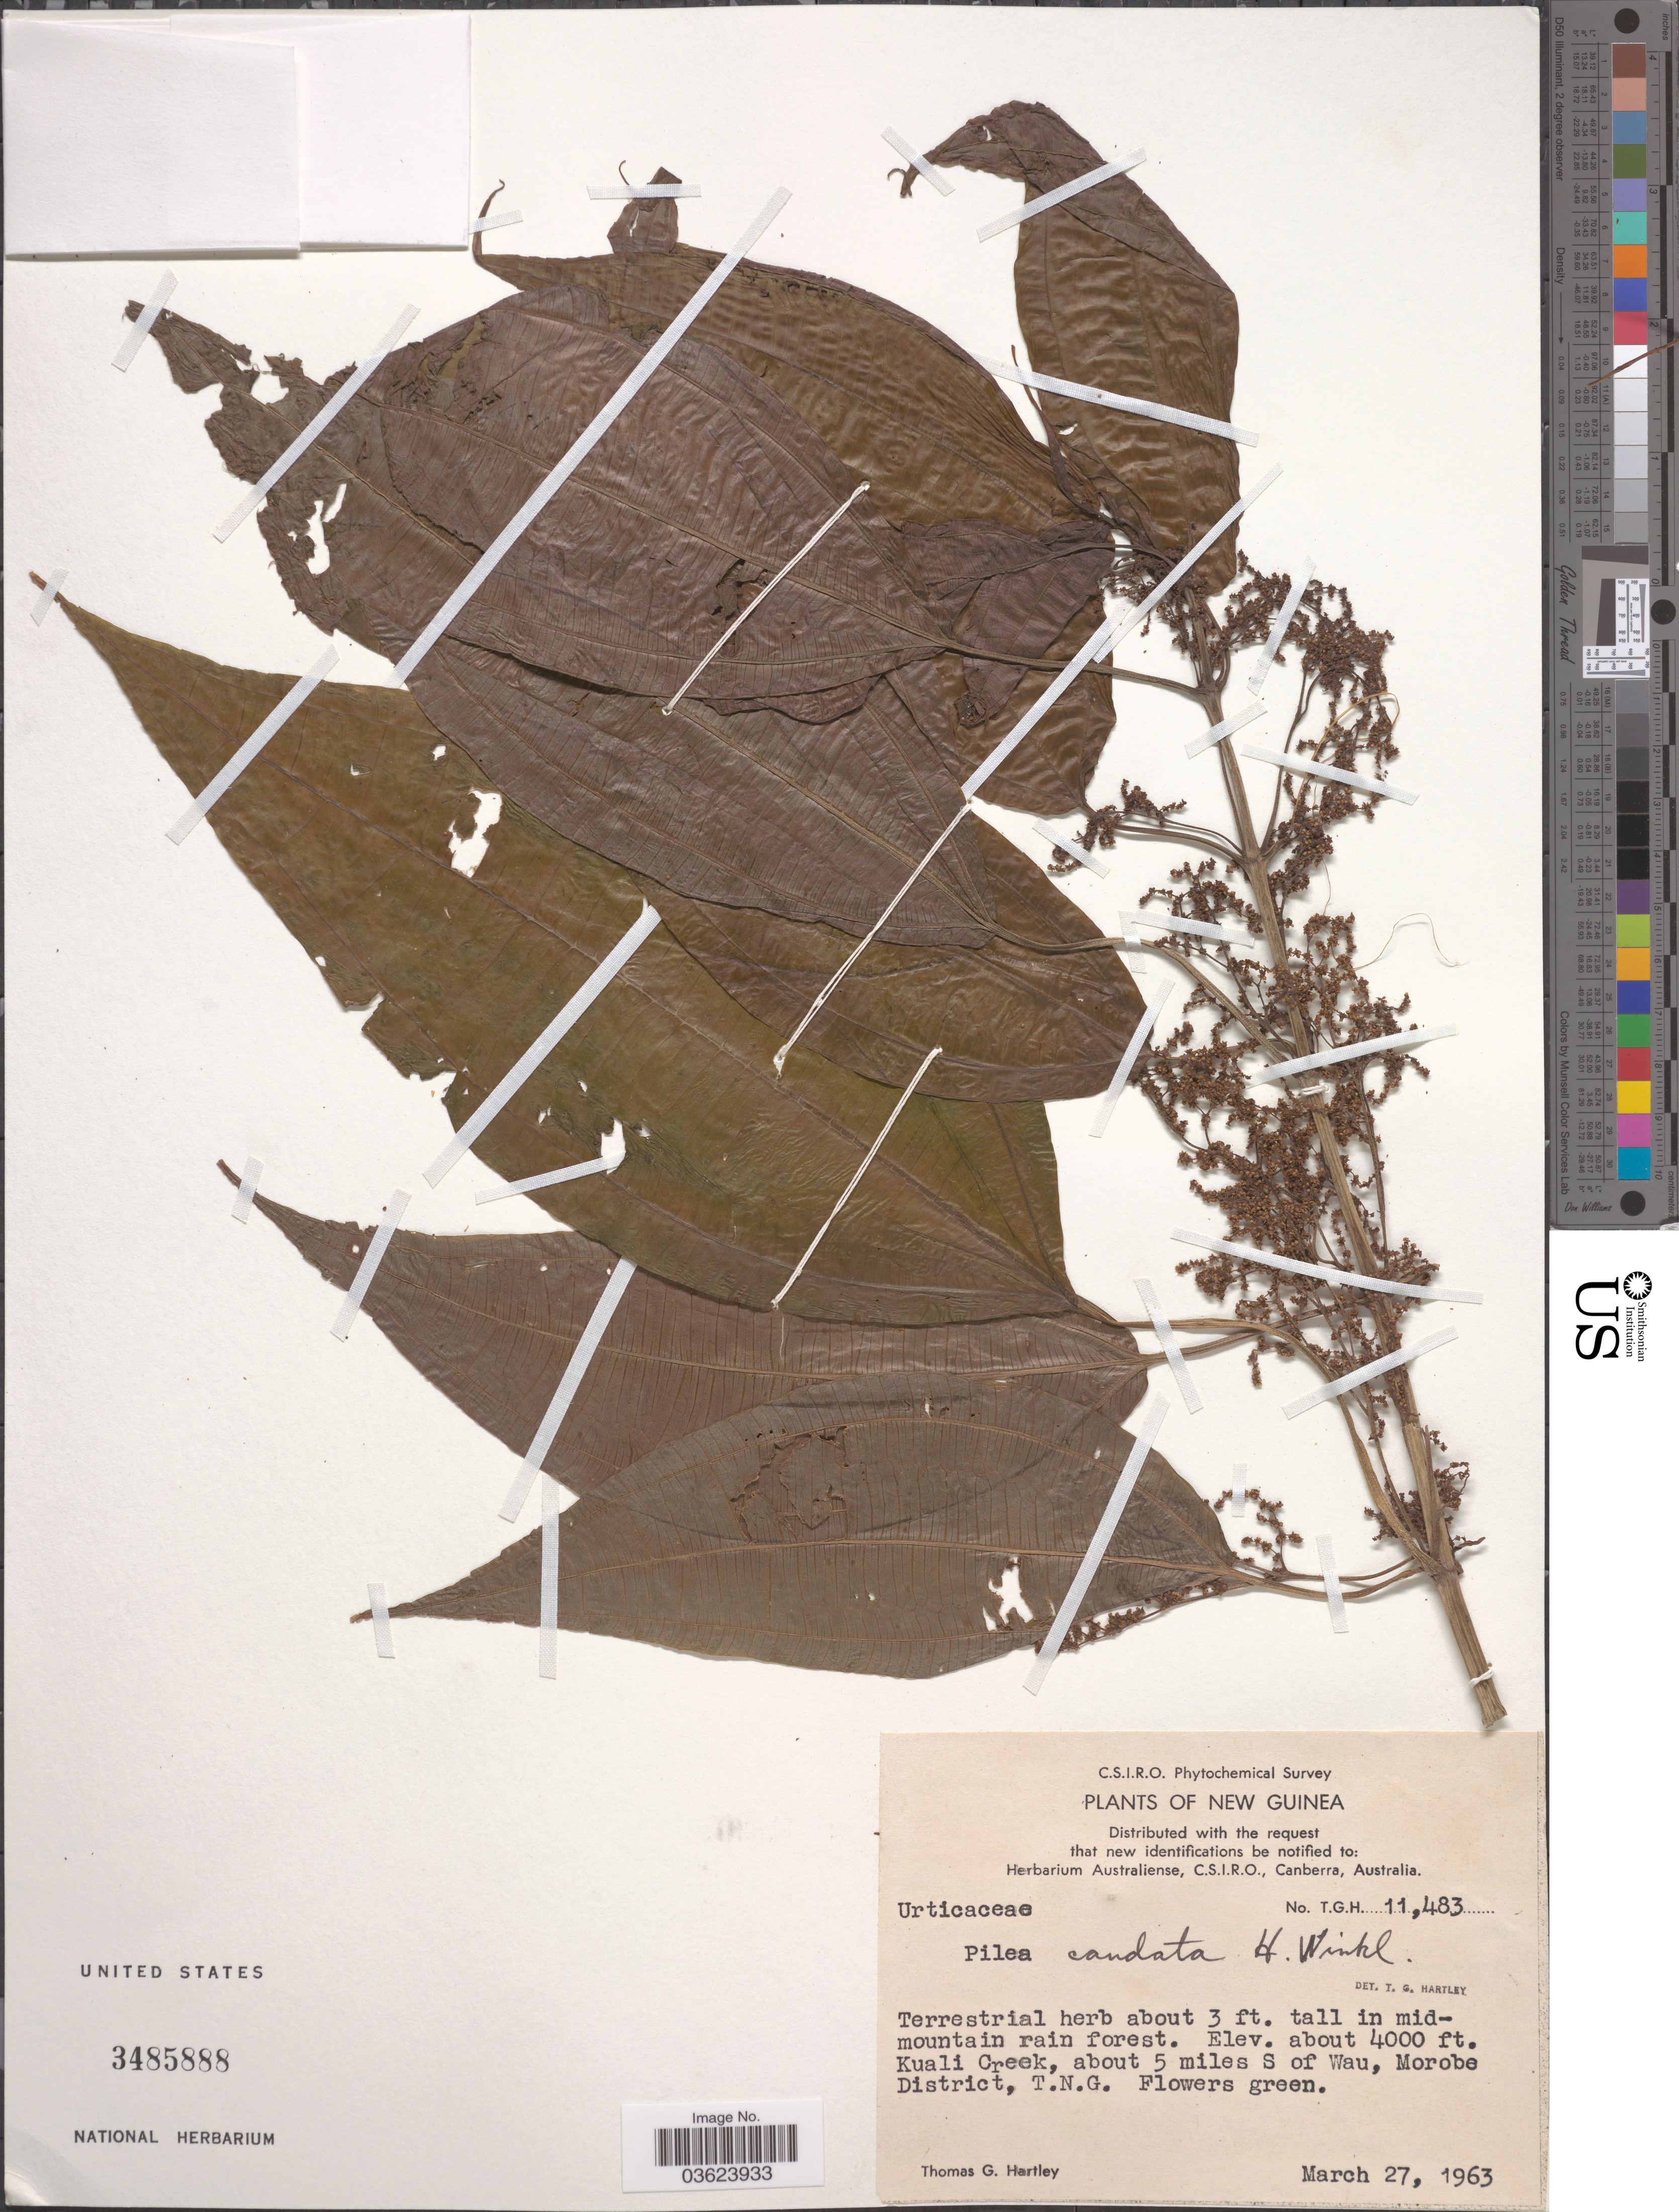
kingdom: Plantae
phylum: Tracheophyta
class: Magnoliopsida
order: Rosales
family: Urticaceae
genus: Pilea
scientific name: Pilea caudata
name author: Killip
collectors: T. G. Hartley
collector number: T.G.H.11483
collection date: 1963-03-27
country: Papua New Guinea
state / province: Morobe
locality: New Guinea. Kuali Creek, about 5 miles S of Wau, Morobe District, T.N.G.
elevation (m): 1219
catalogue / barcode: US 3485888